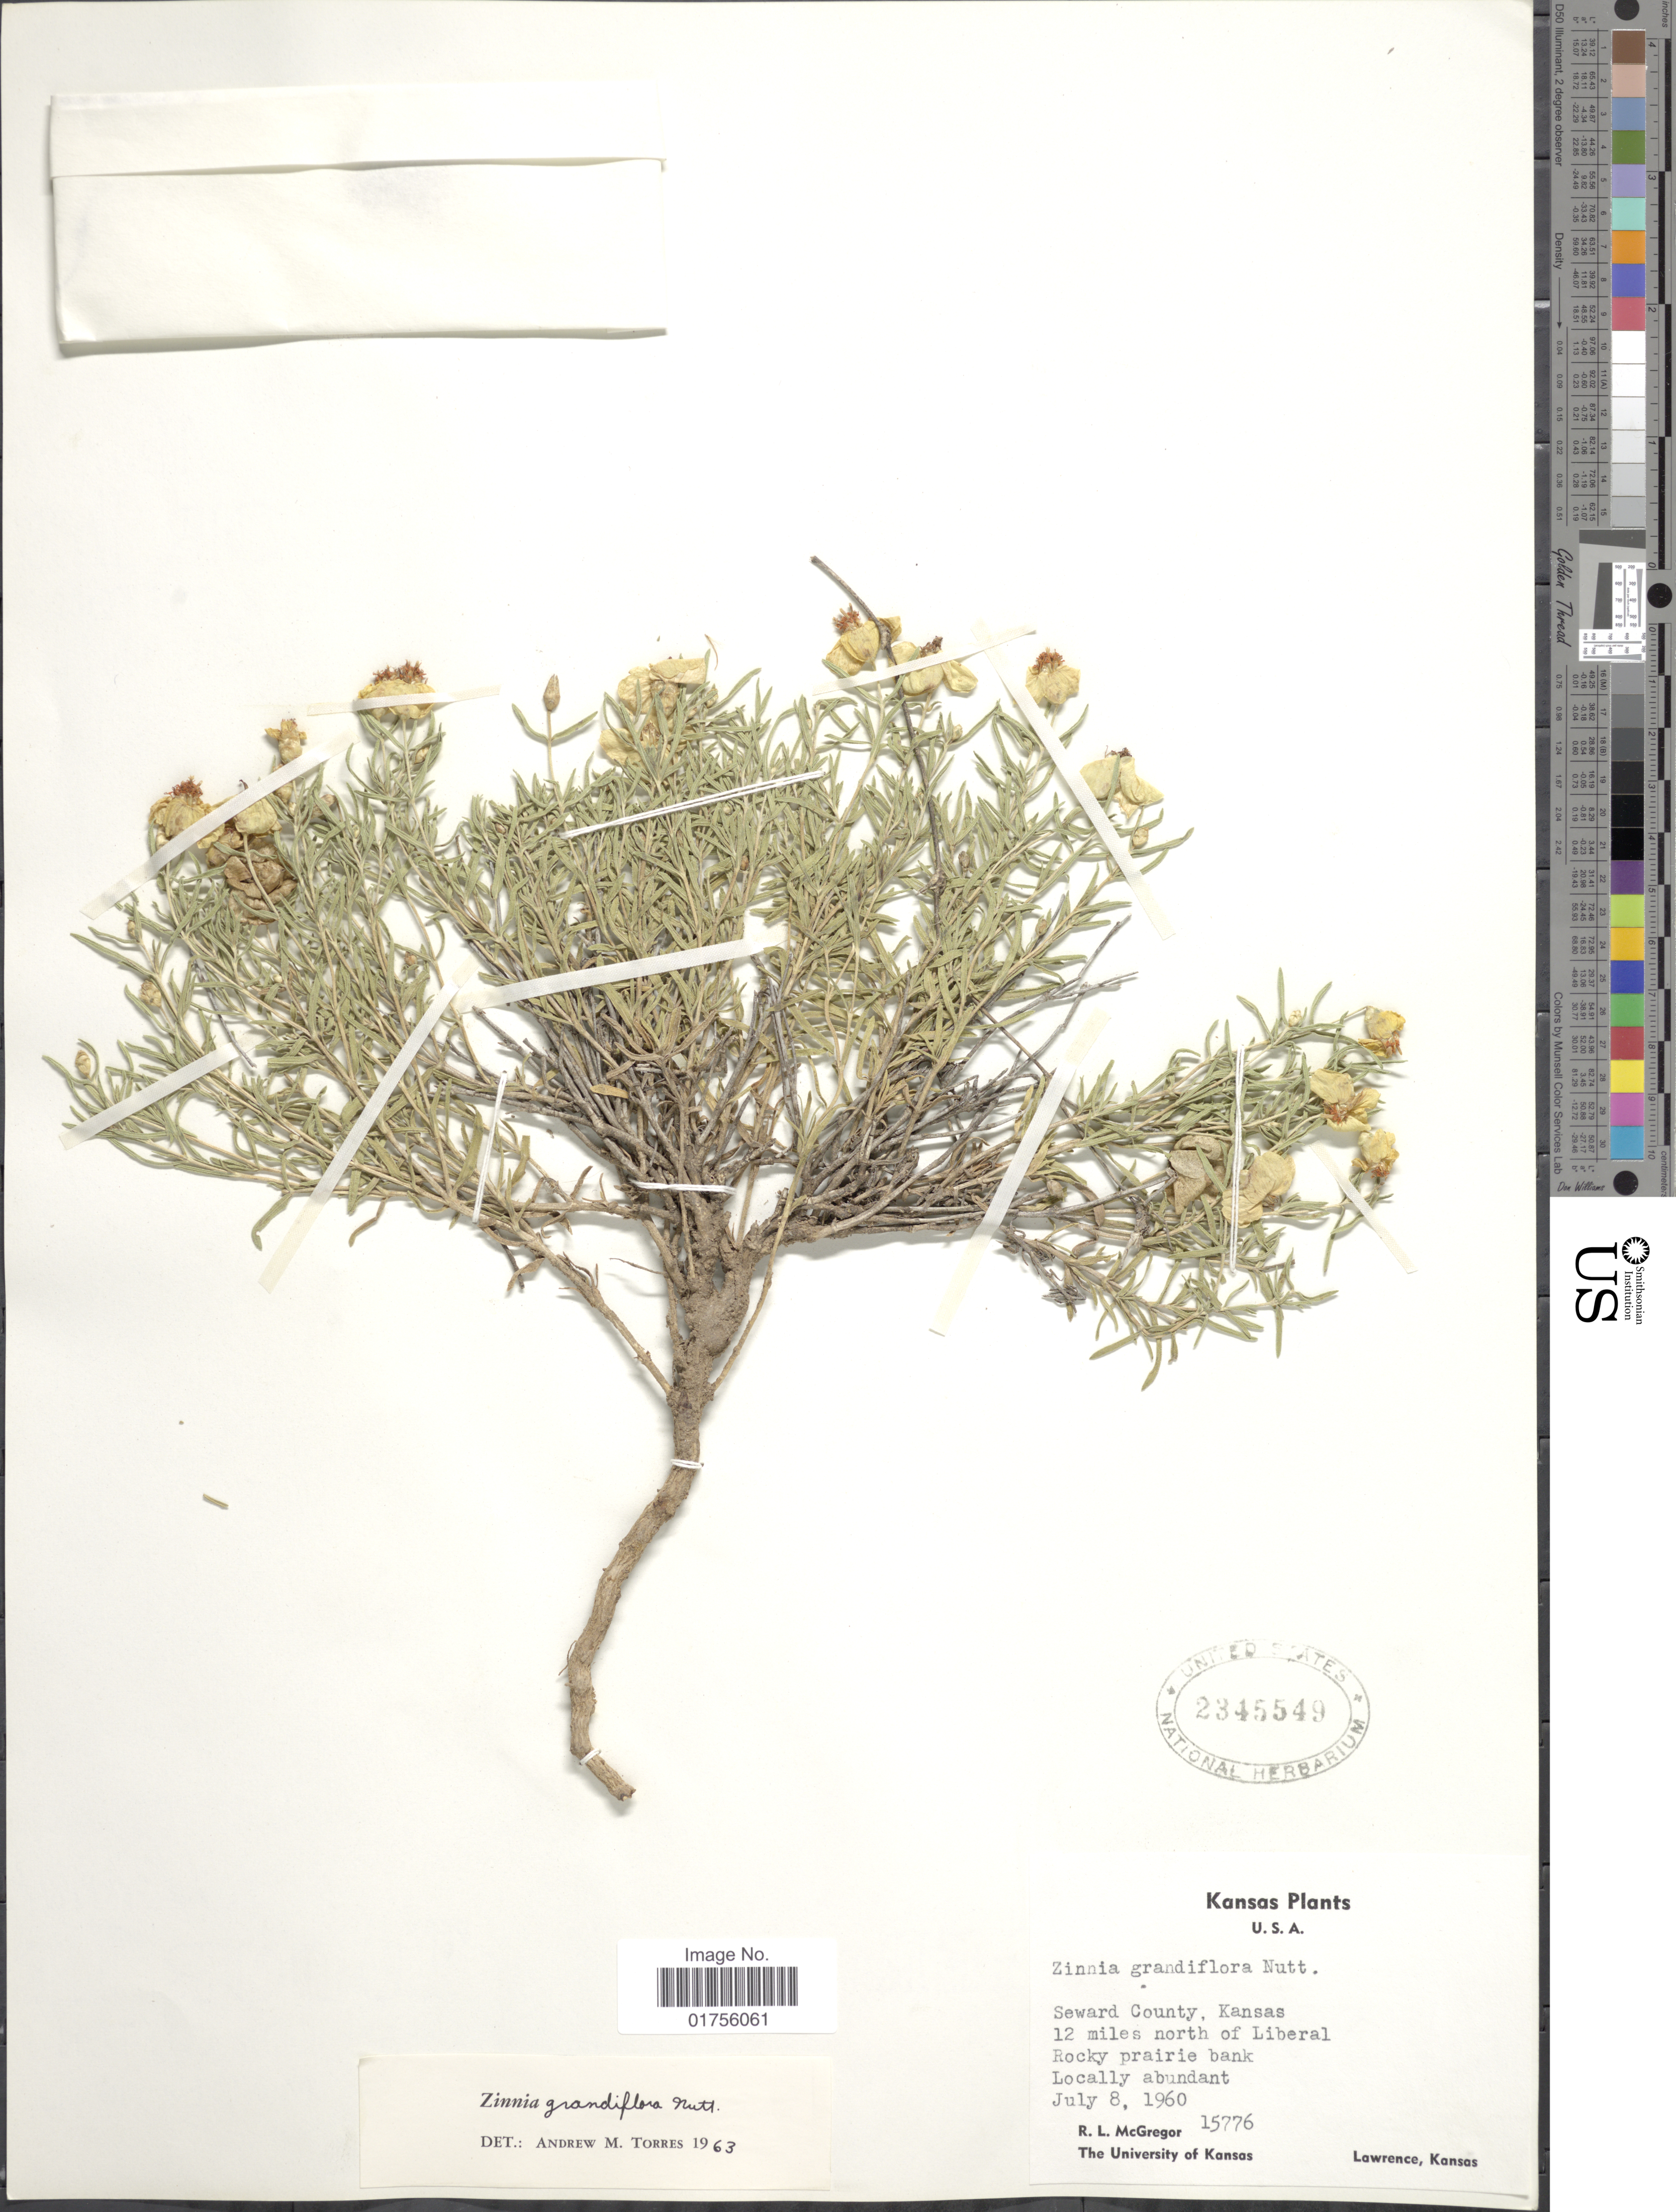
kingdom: Plantae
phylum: Tracheophyta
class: Magnoliopsida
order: Asterales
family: Asteraceae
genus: Zinnia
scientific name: Zinnia grandiflora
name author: Nutt.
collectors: R. McGregor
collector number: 15776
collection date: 1960-07-08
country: United States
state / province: Kansas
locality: Seward County, Kansas, 12 miles north of Liberal Rocky prairie bank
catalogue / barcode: US 2345549